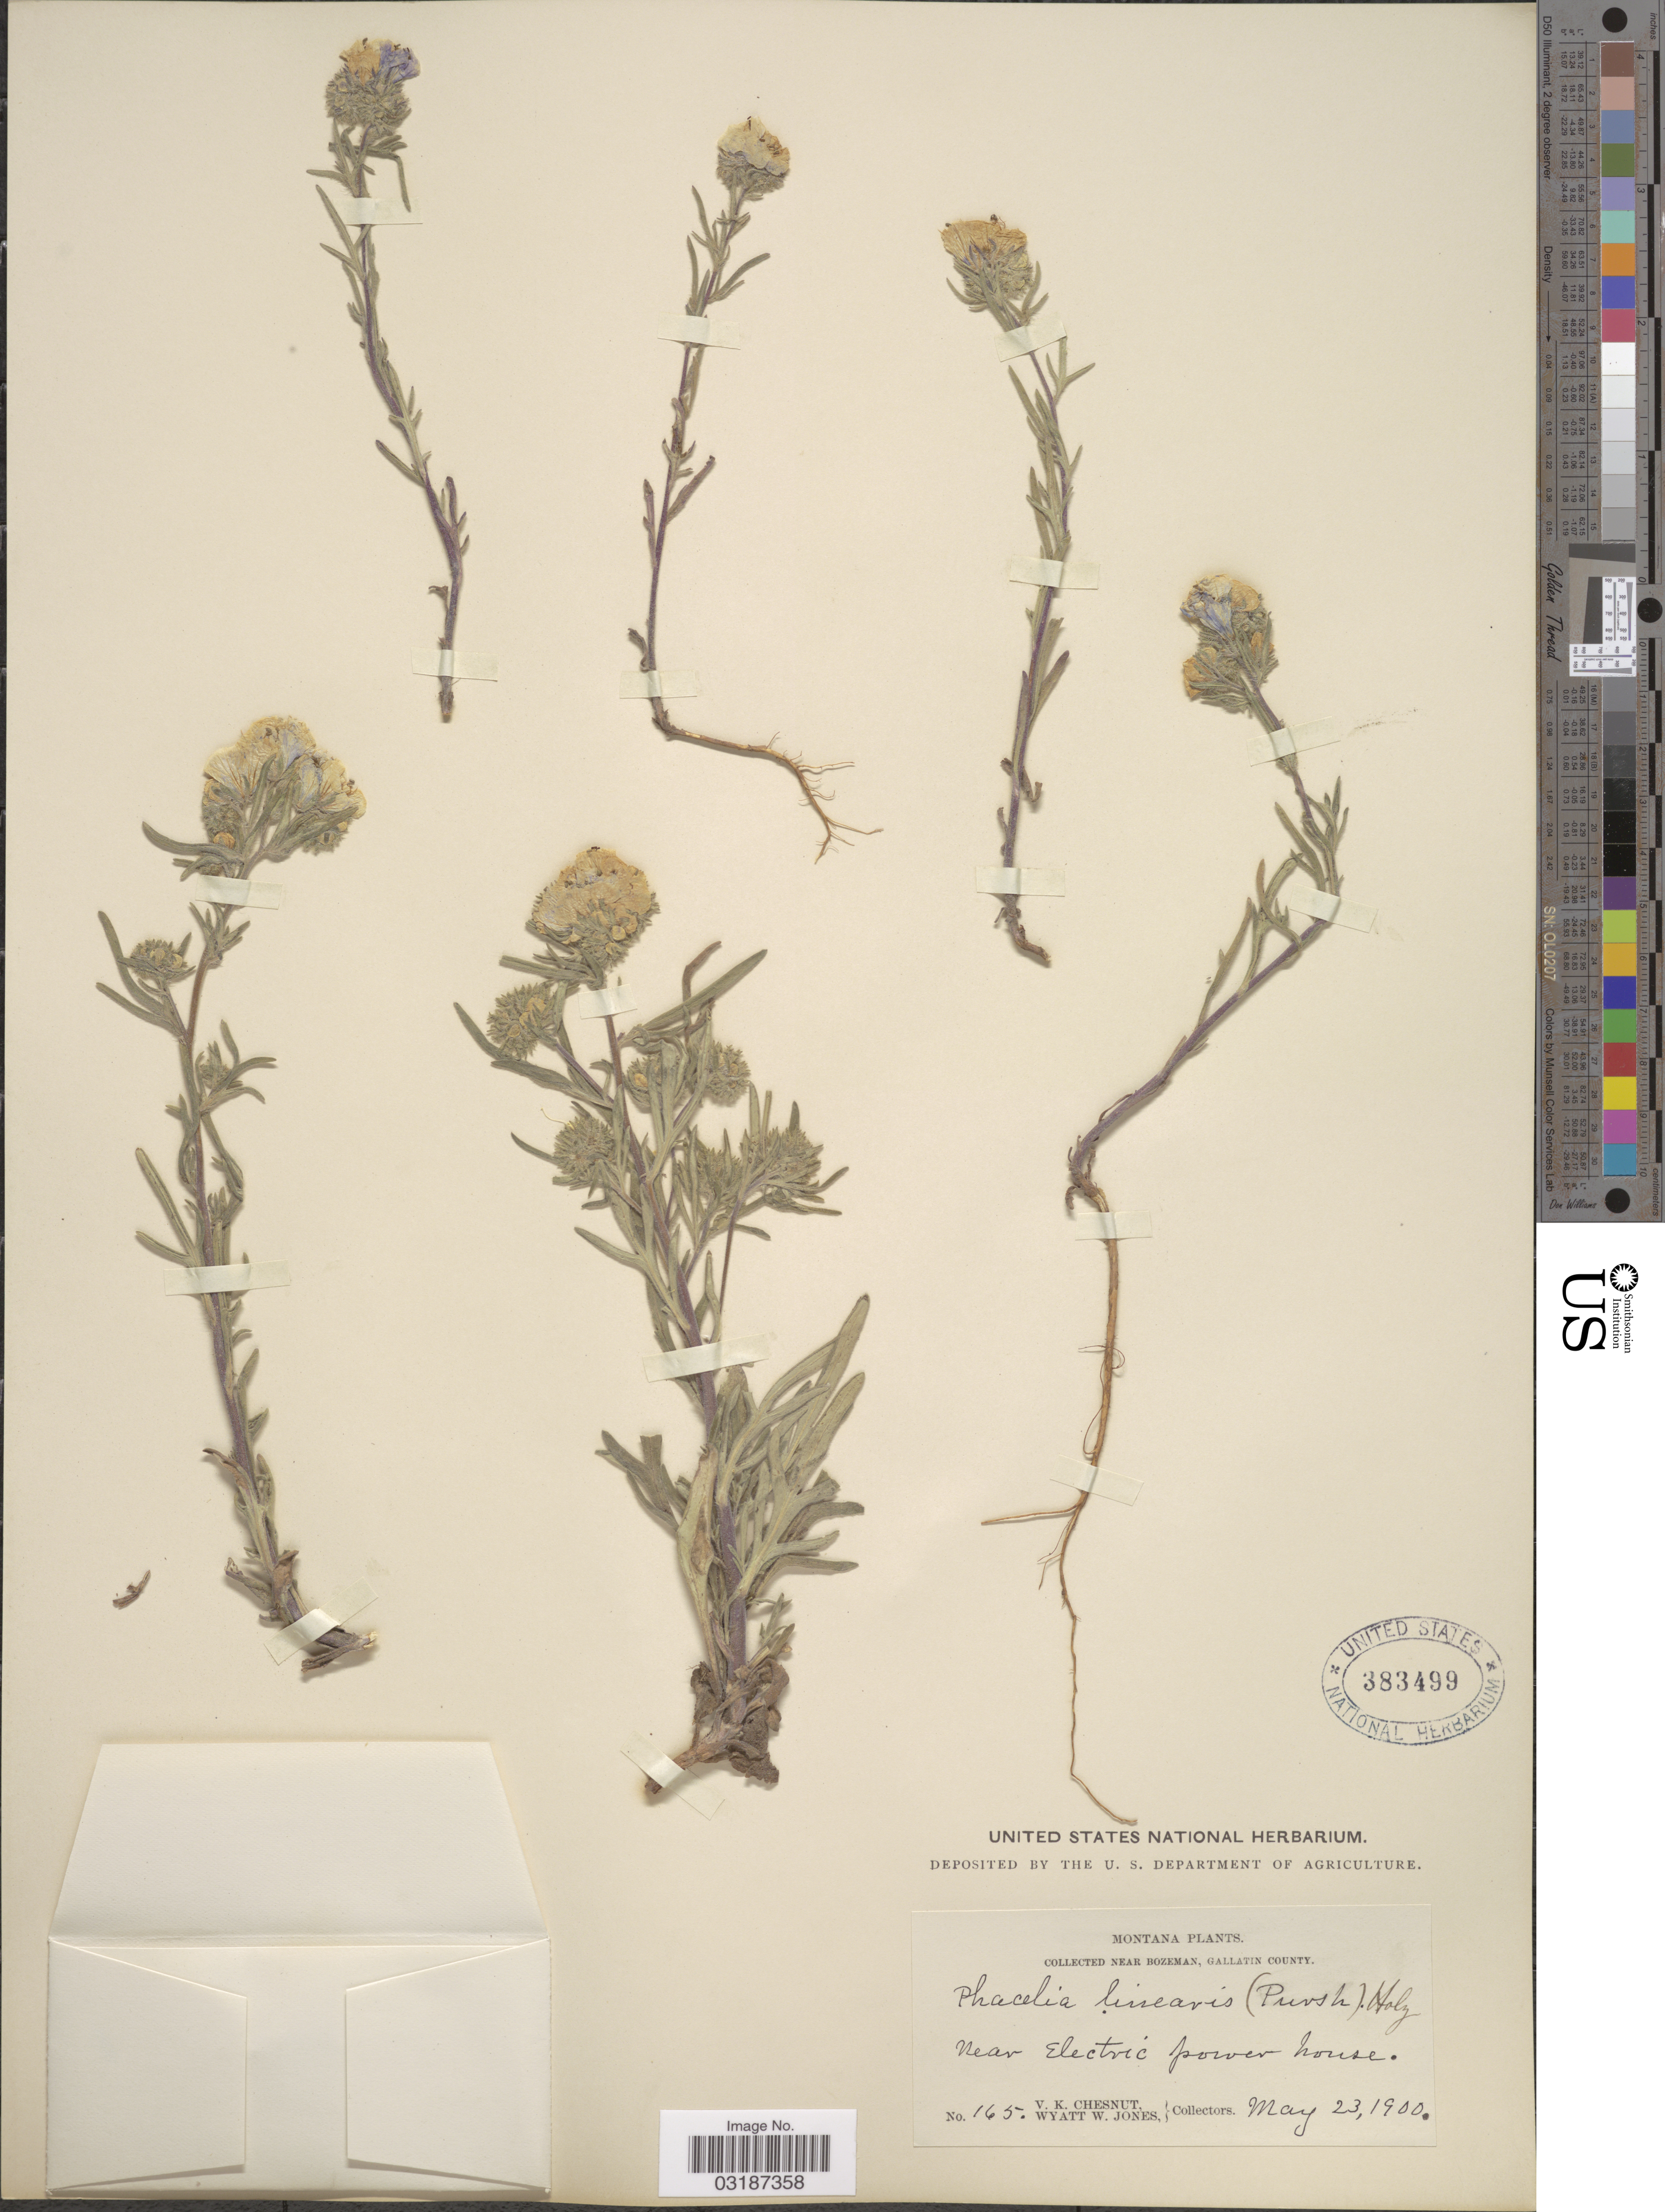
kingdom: Plantae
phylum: Tracheophyta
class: Magnoliopsida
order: Boraginales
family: Hydrophyllaceae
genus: Phacelia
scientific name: Phacelia linearis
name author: (Pursh) Holz.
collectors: V. Chesnut & W. W. Jones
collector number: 165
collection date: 1900-05-23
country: United States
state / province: Montana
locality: Near Bozeman, Gallatin County. Near Electric power house.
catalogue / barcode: US 383499